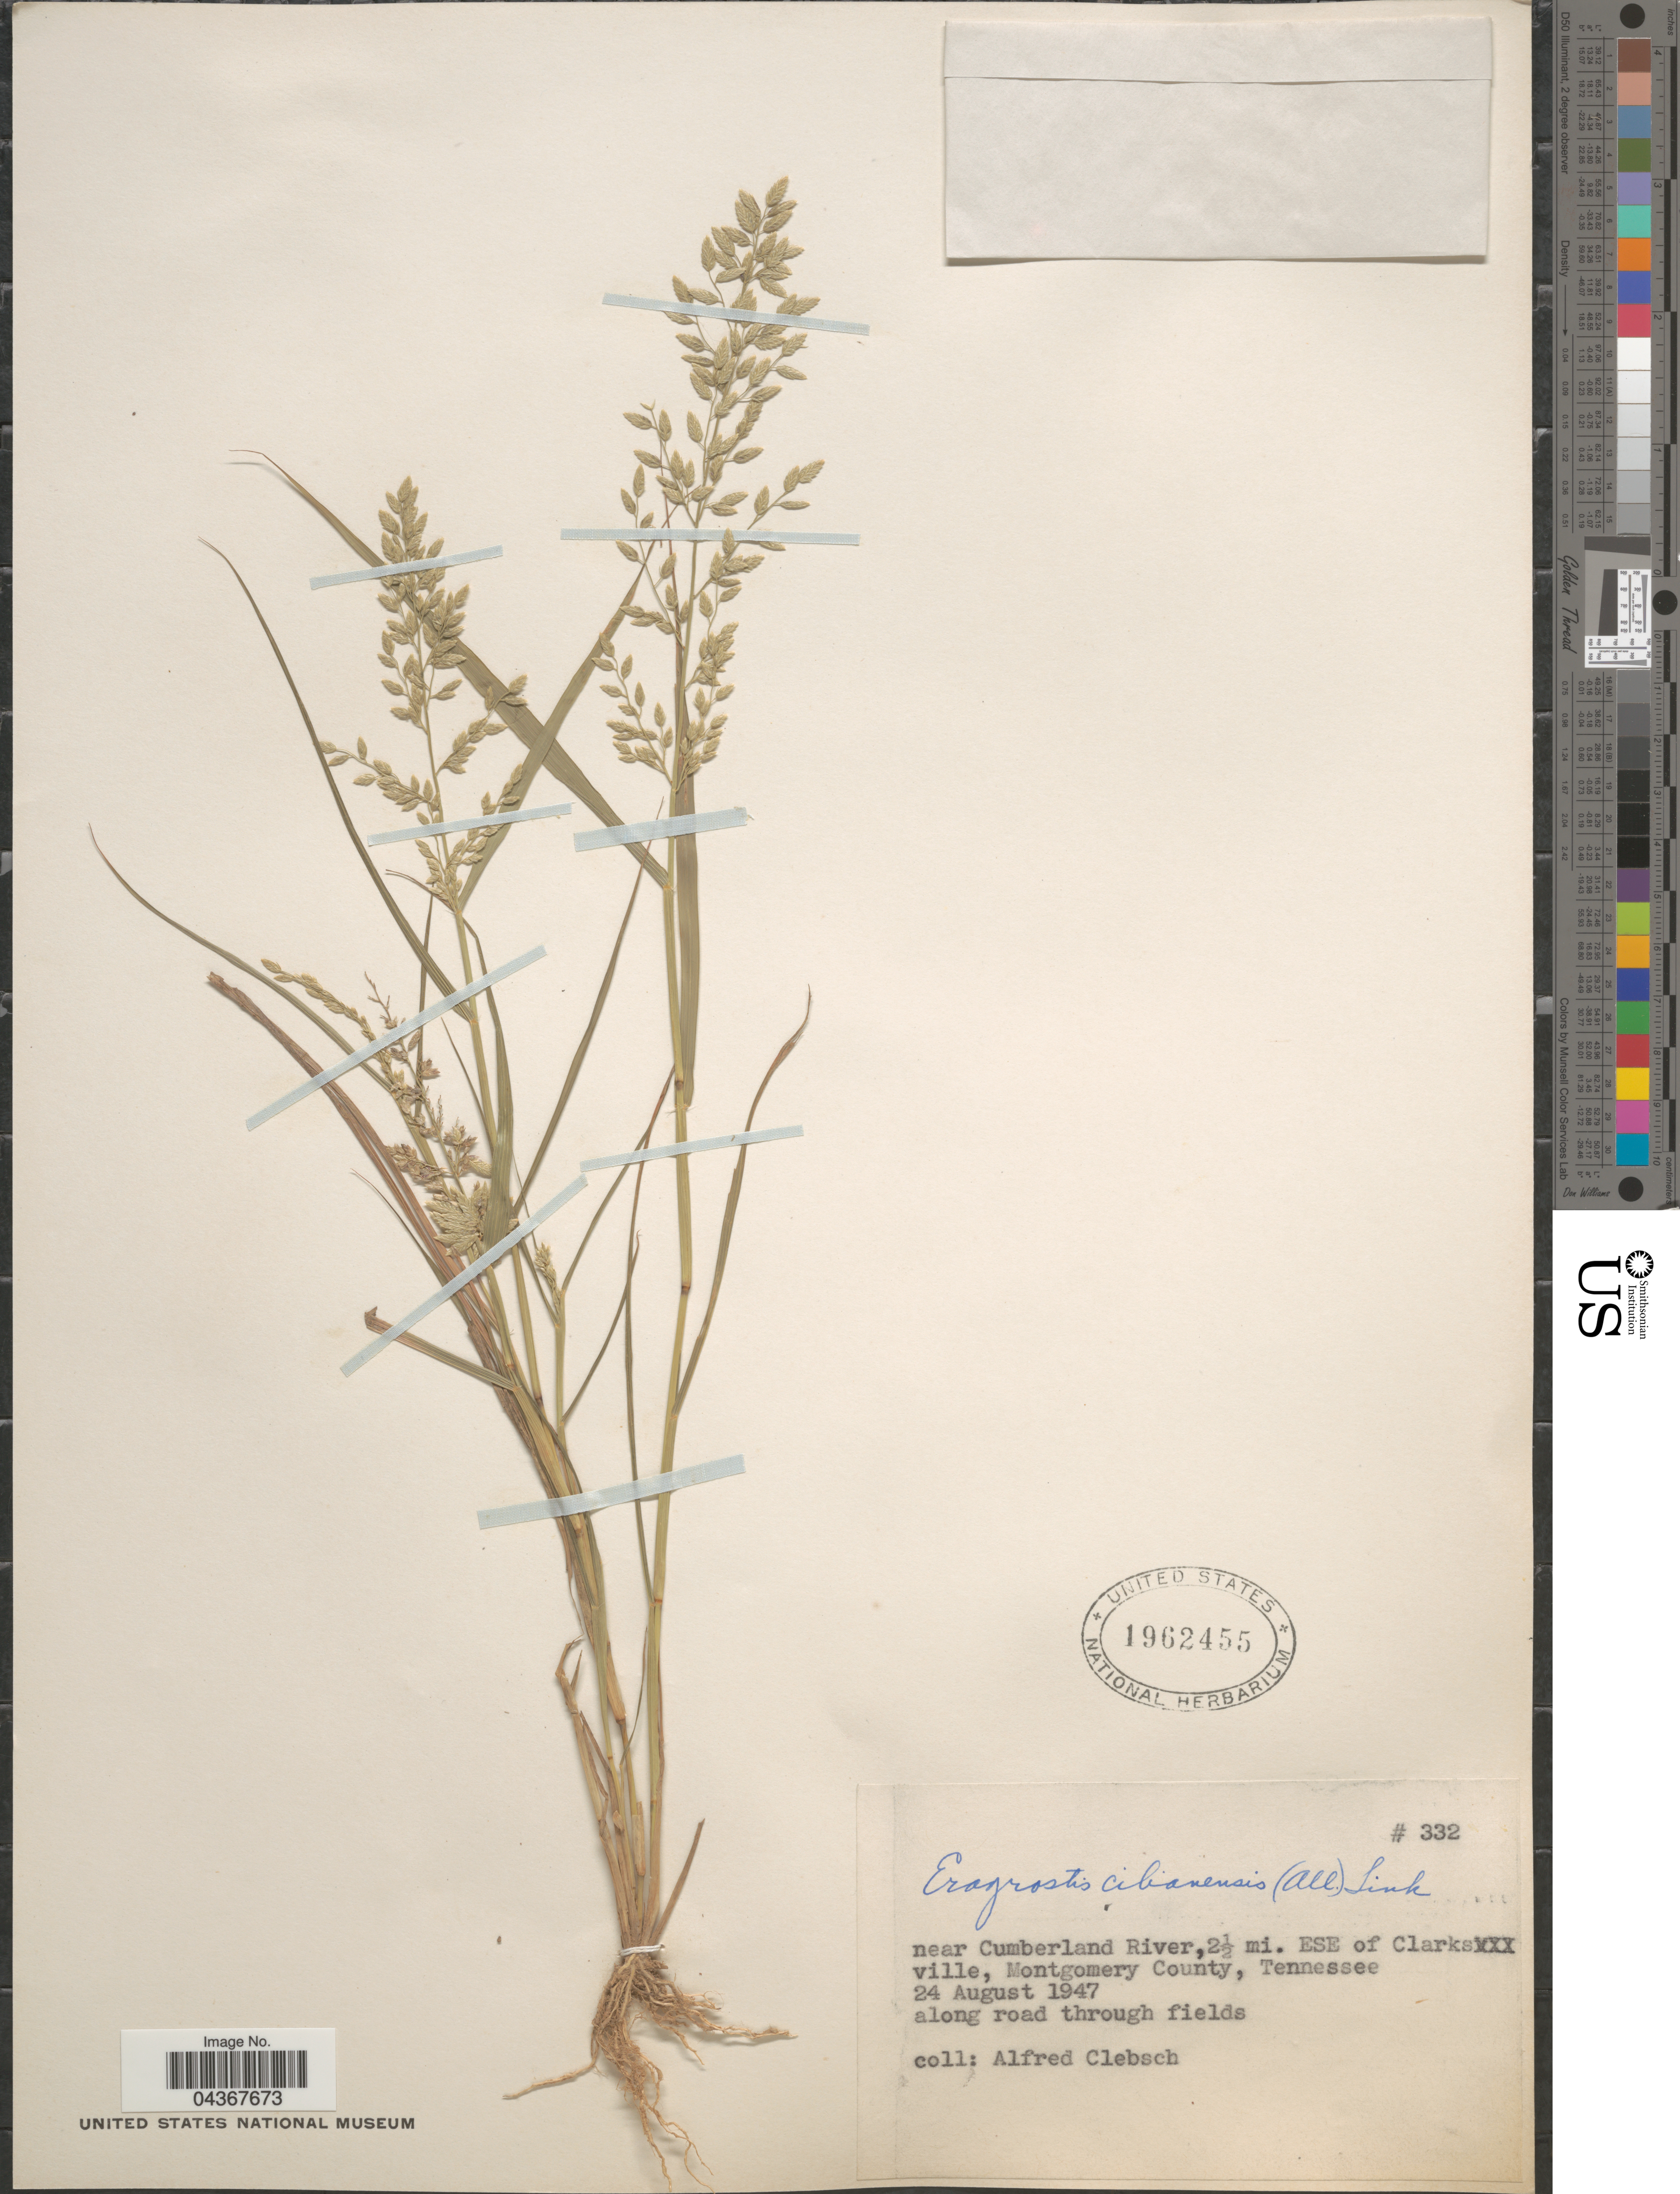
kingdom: Plantae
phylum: Tracheophyta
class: Liliopsida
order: Poales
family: Poaceae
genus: Eragrostis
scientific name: Eragrostis cilianensis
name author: (Bellardi) Vignolo ex Janch.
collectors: A. Clebsch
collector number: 332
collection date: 1947-08-24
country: United States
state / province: Tennessee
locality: Near Cumberland River, 2½ mi. ESE of Clarksville, Montgomery County.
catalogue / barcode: US 1962455